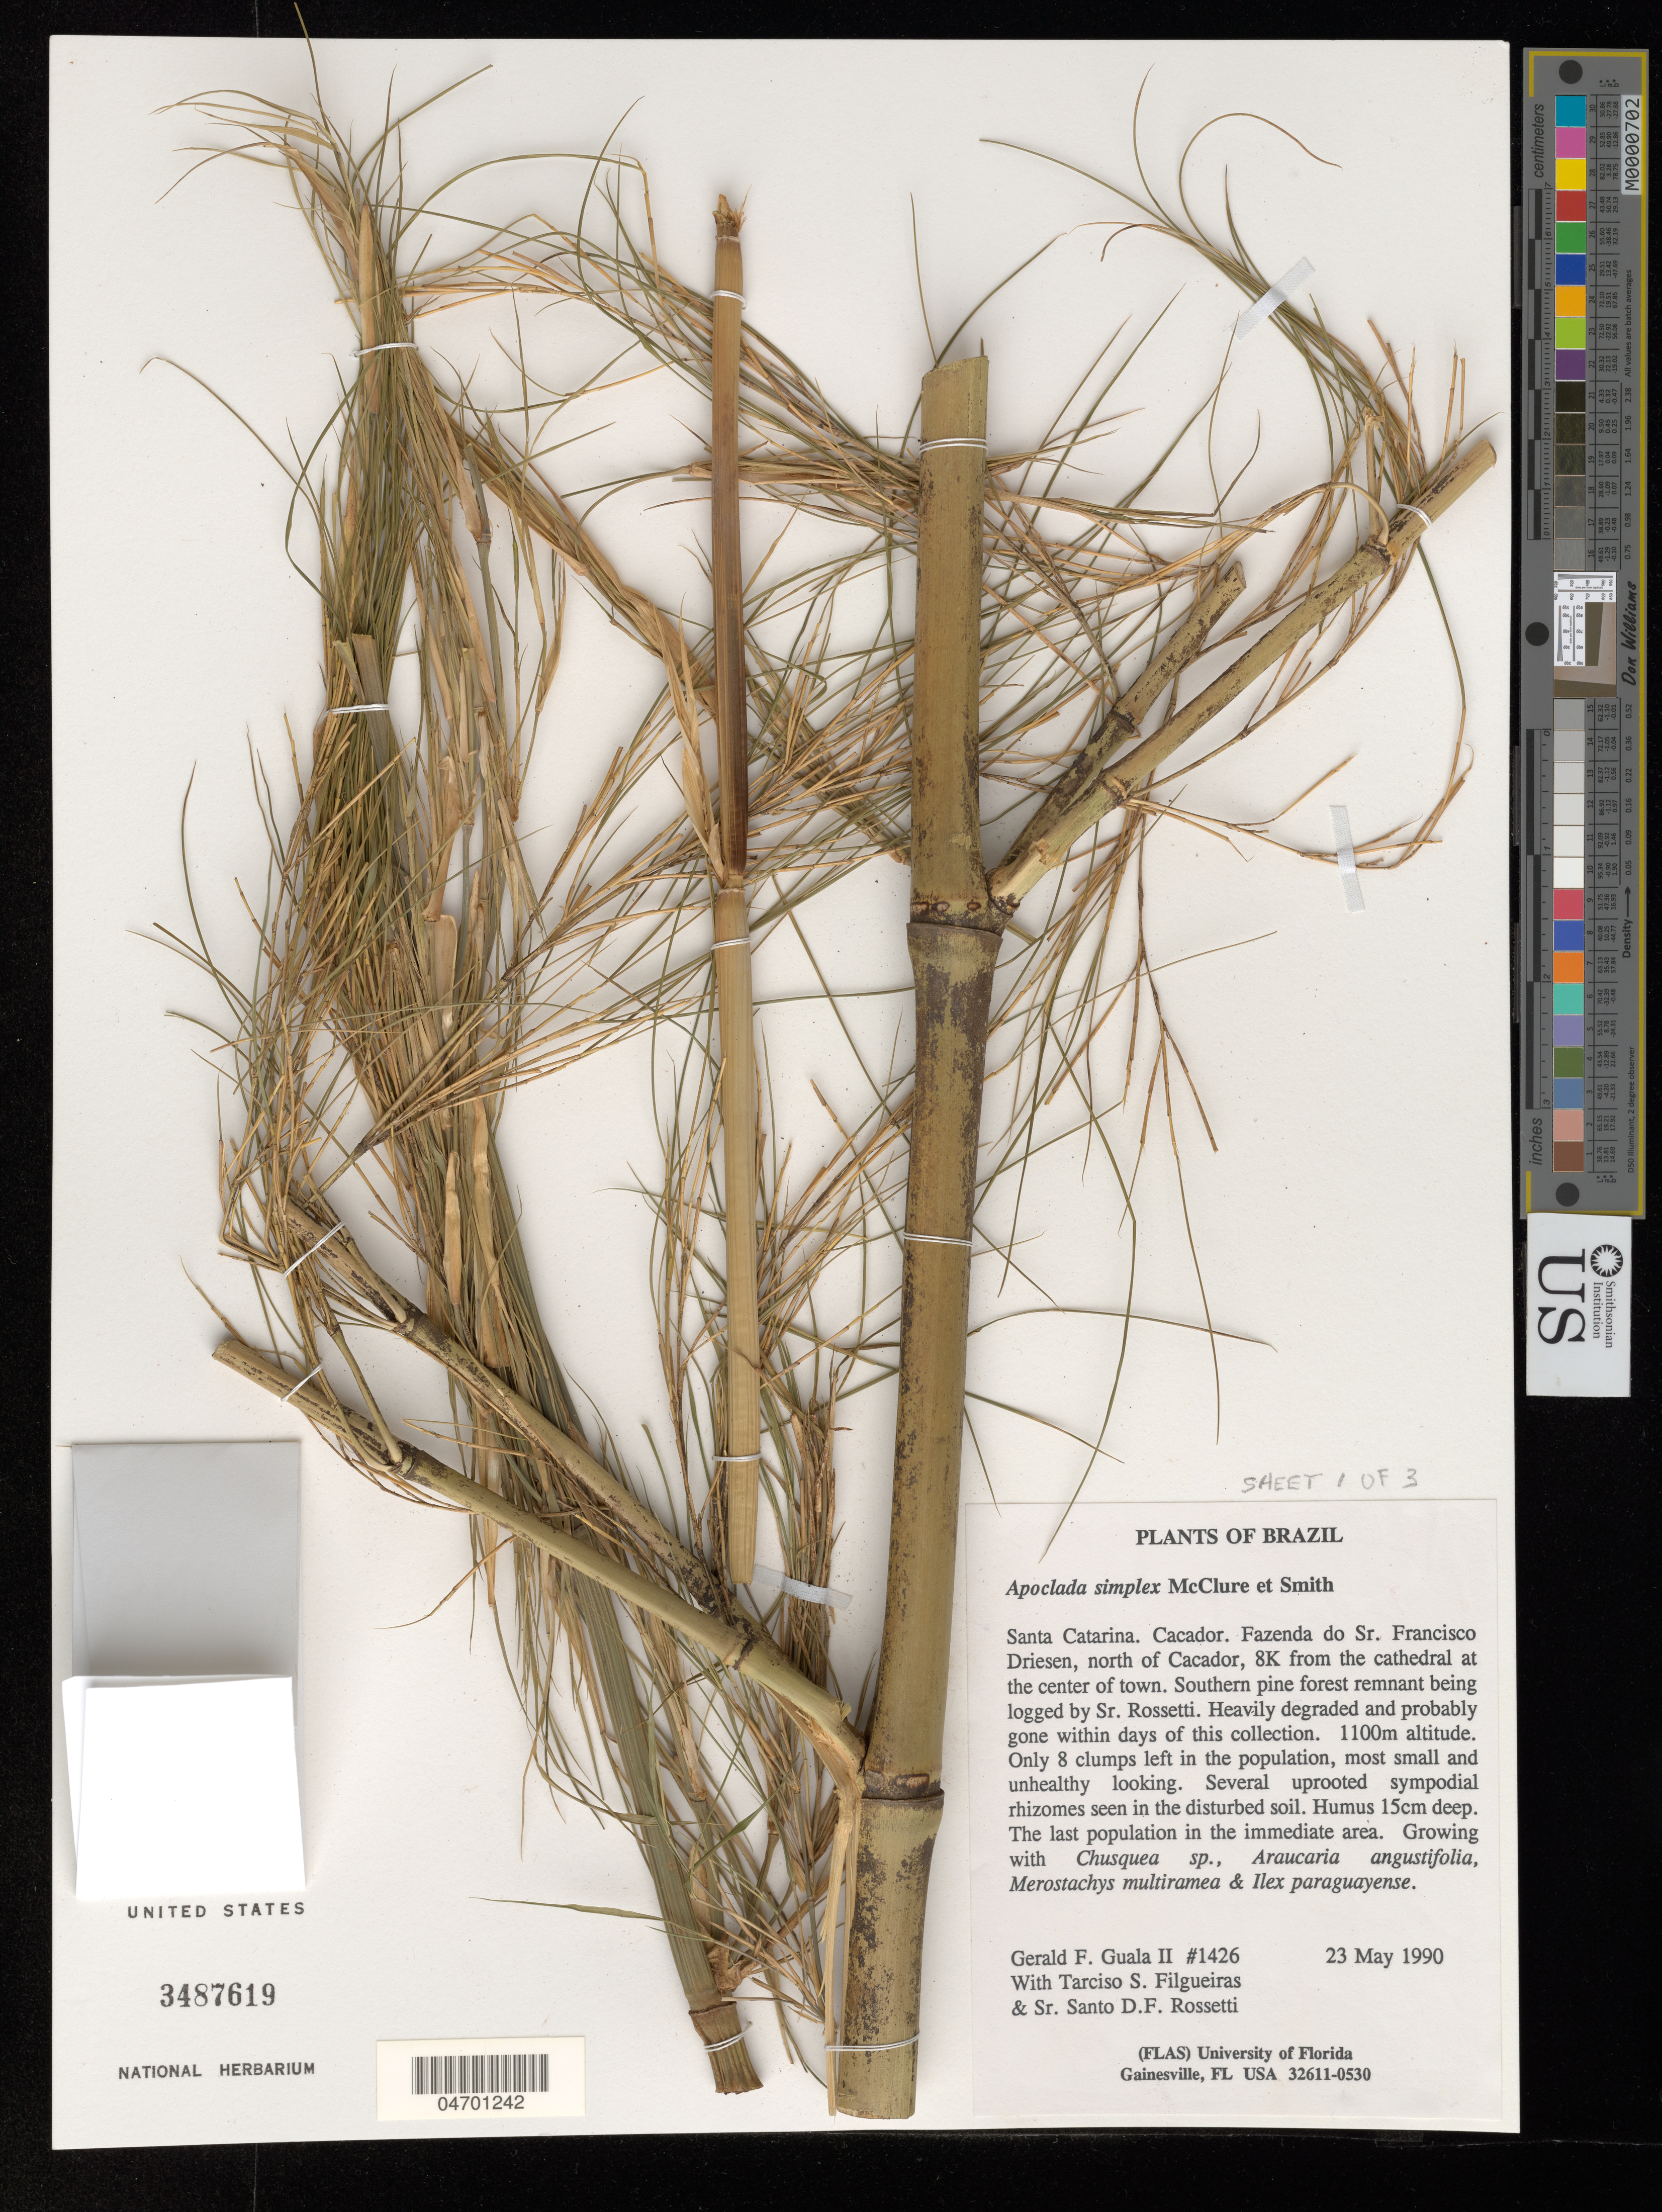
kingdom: Plantae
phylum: Tracheophyta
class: Liliopsida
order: Poales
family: Poaceae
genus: Apoclada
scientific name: Apoclada simplex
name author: McClure & L.B. Sm. in Reitz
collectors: G. Guala, T. S. Filgueiras & S. Rossetti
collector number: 1426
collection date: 1990-05-23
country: Brazil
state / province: Santa Catarina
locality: Cacador. Fazenda do Sr. Francisco Dreisen, north of Cacador, 8K from the cathedral at the center of town. Southern pine forest remnant being logged by Sr. Rossetti.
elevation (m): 1100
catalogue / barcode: US 3487619